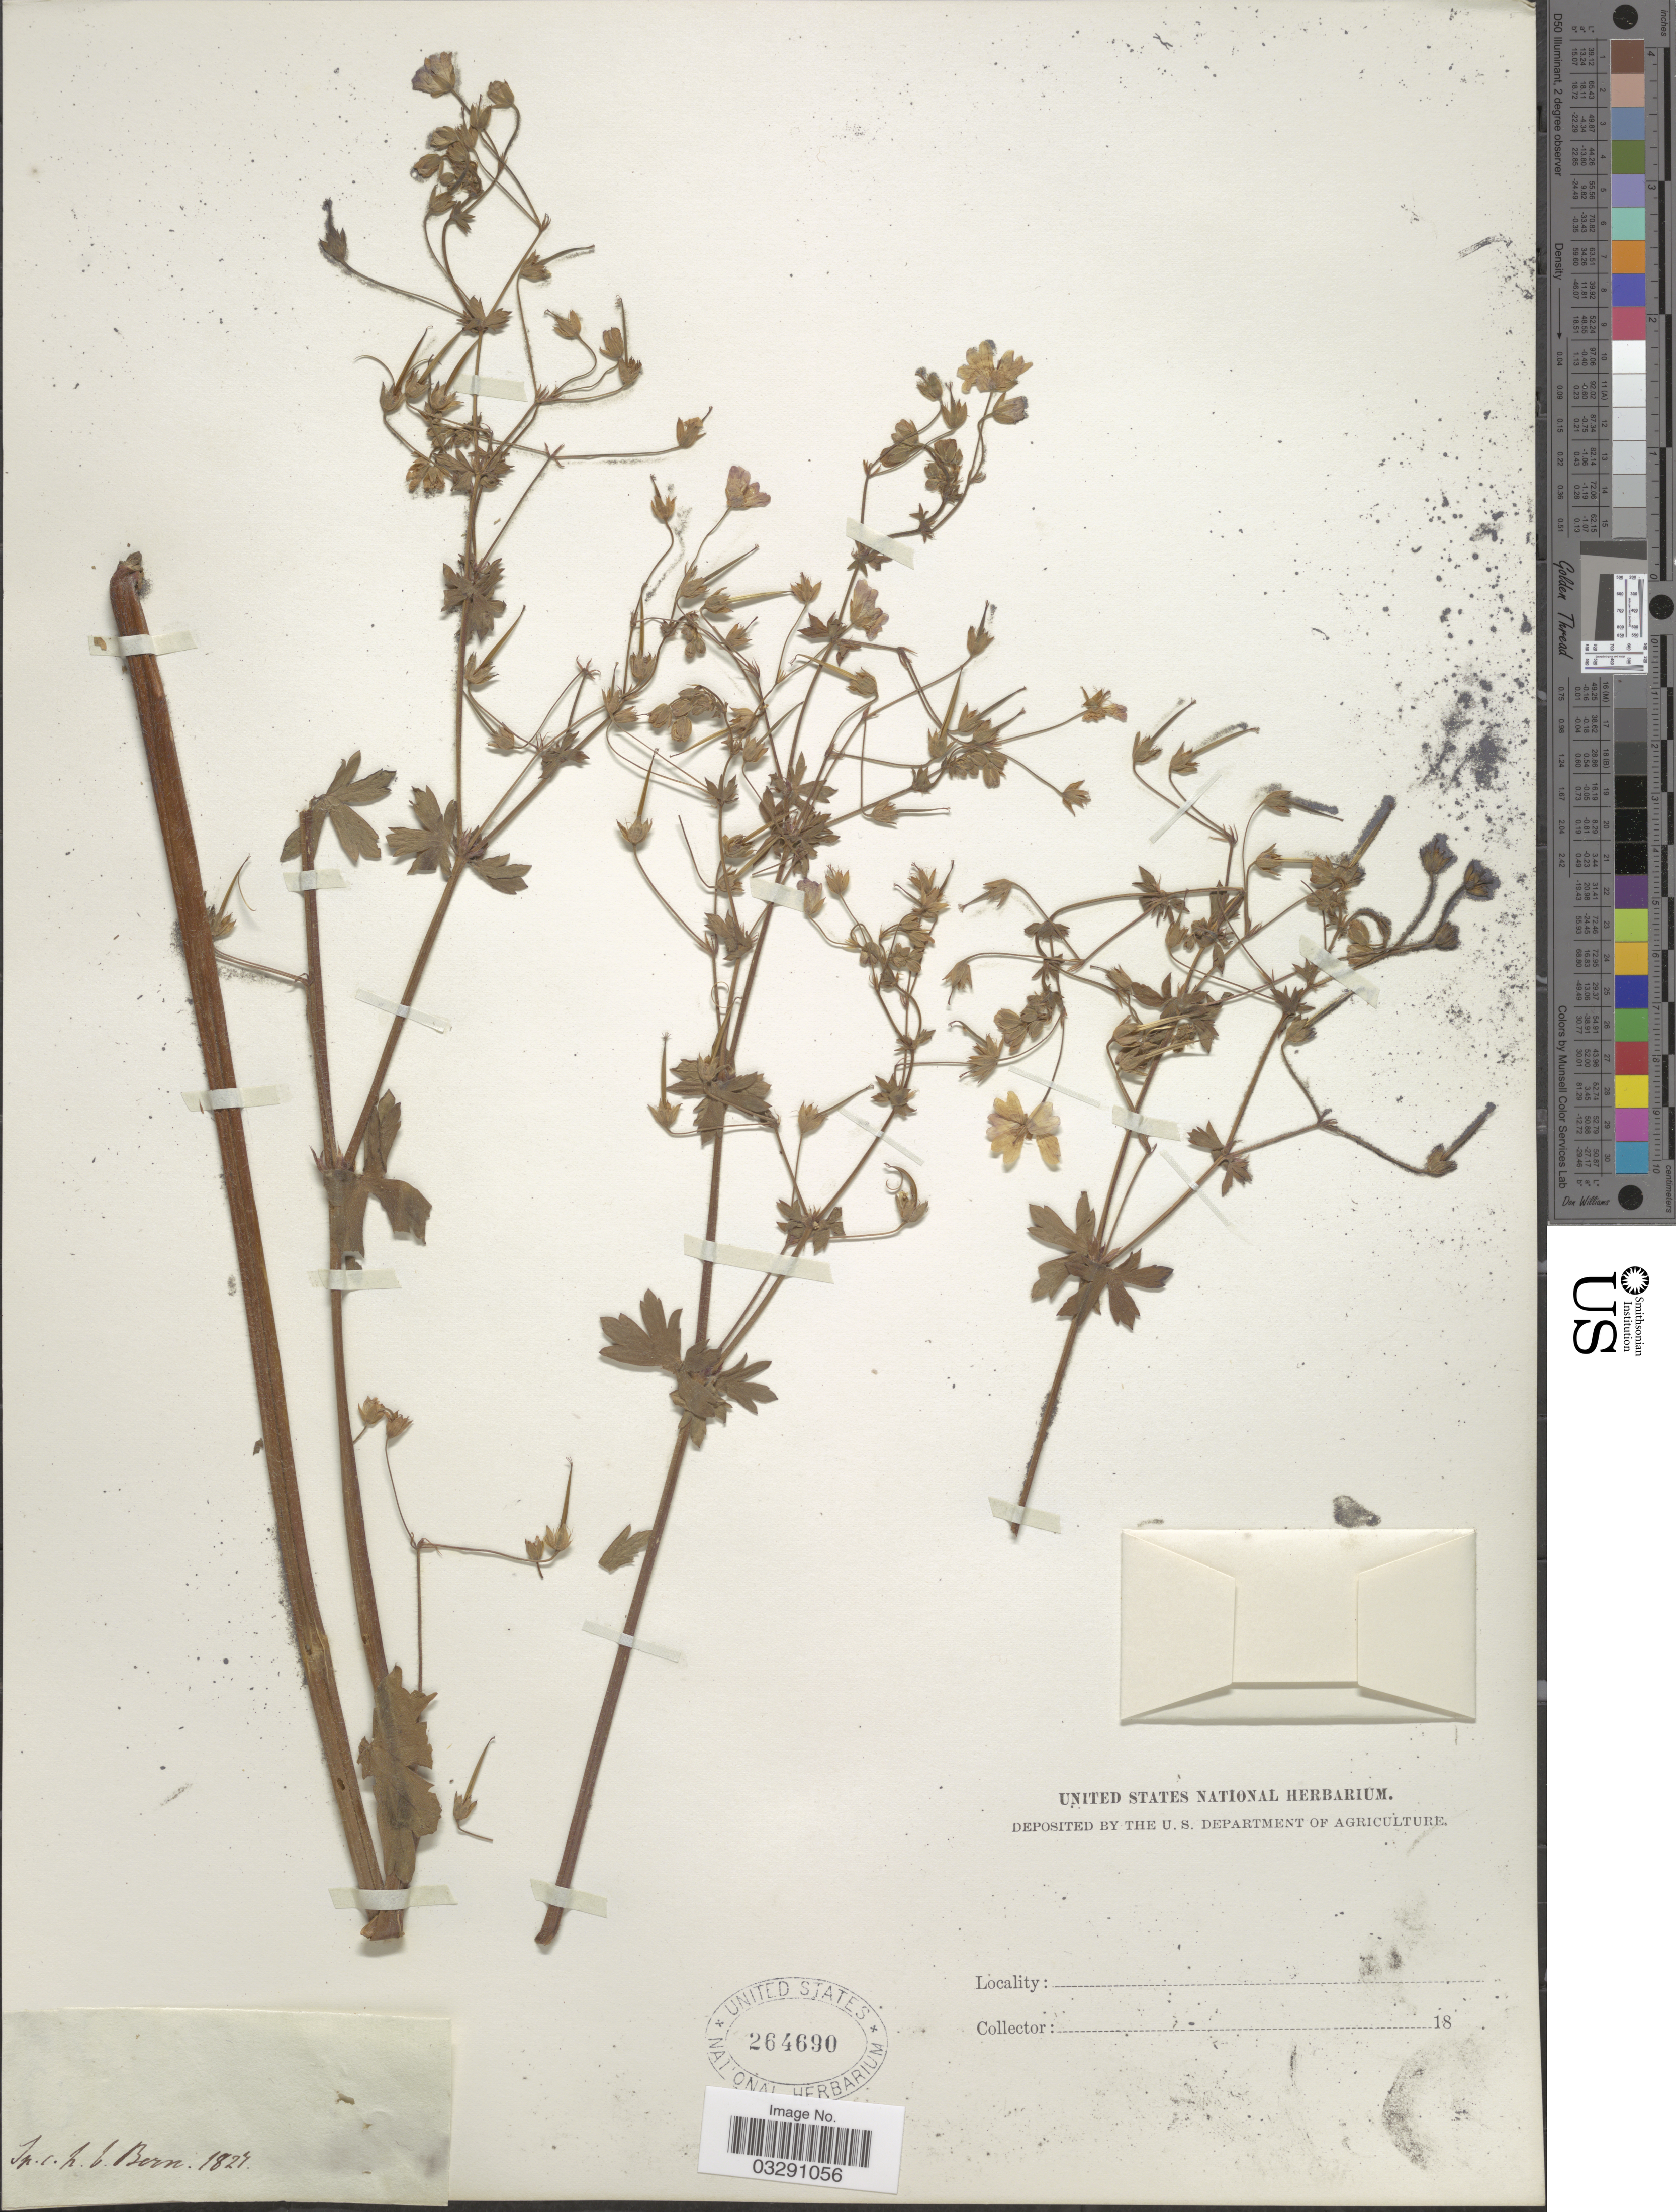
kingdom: Plantae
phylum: Tracheophyta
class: Magnoliopsida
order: Geraniales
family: Geraniaceae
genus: Geranium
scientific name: Geranium sp.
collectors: ex herb. United States National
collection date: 1827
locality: Ip. c. h. b. Born.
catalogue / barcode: US 264690